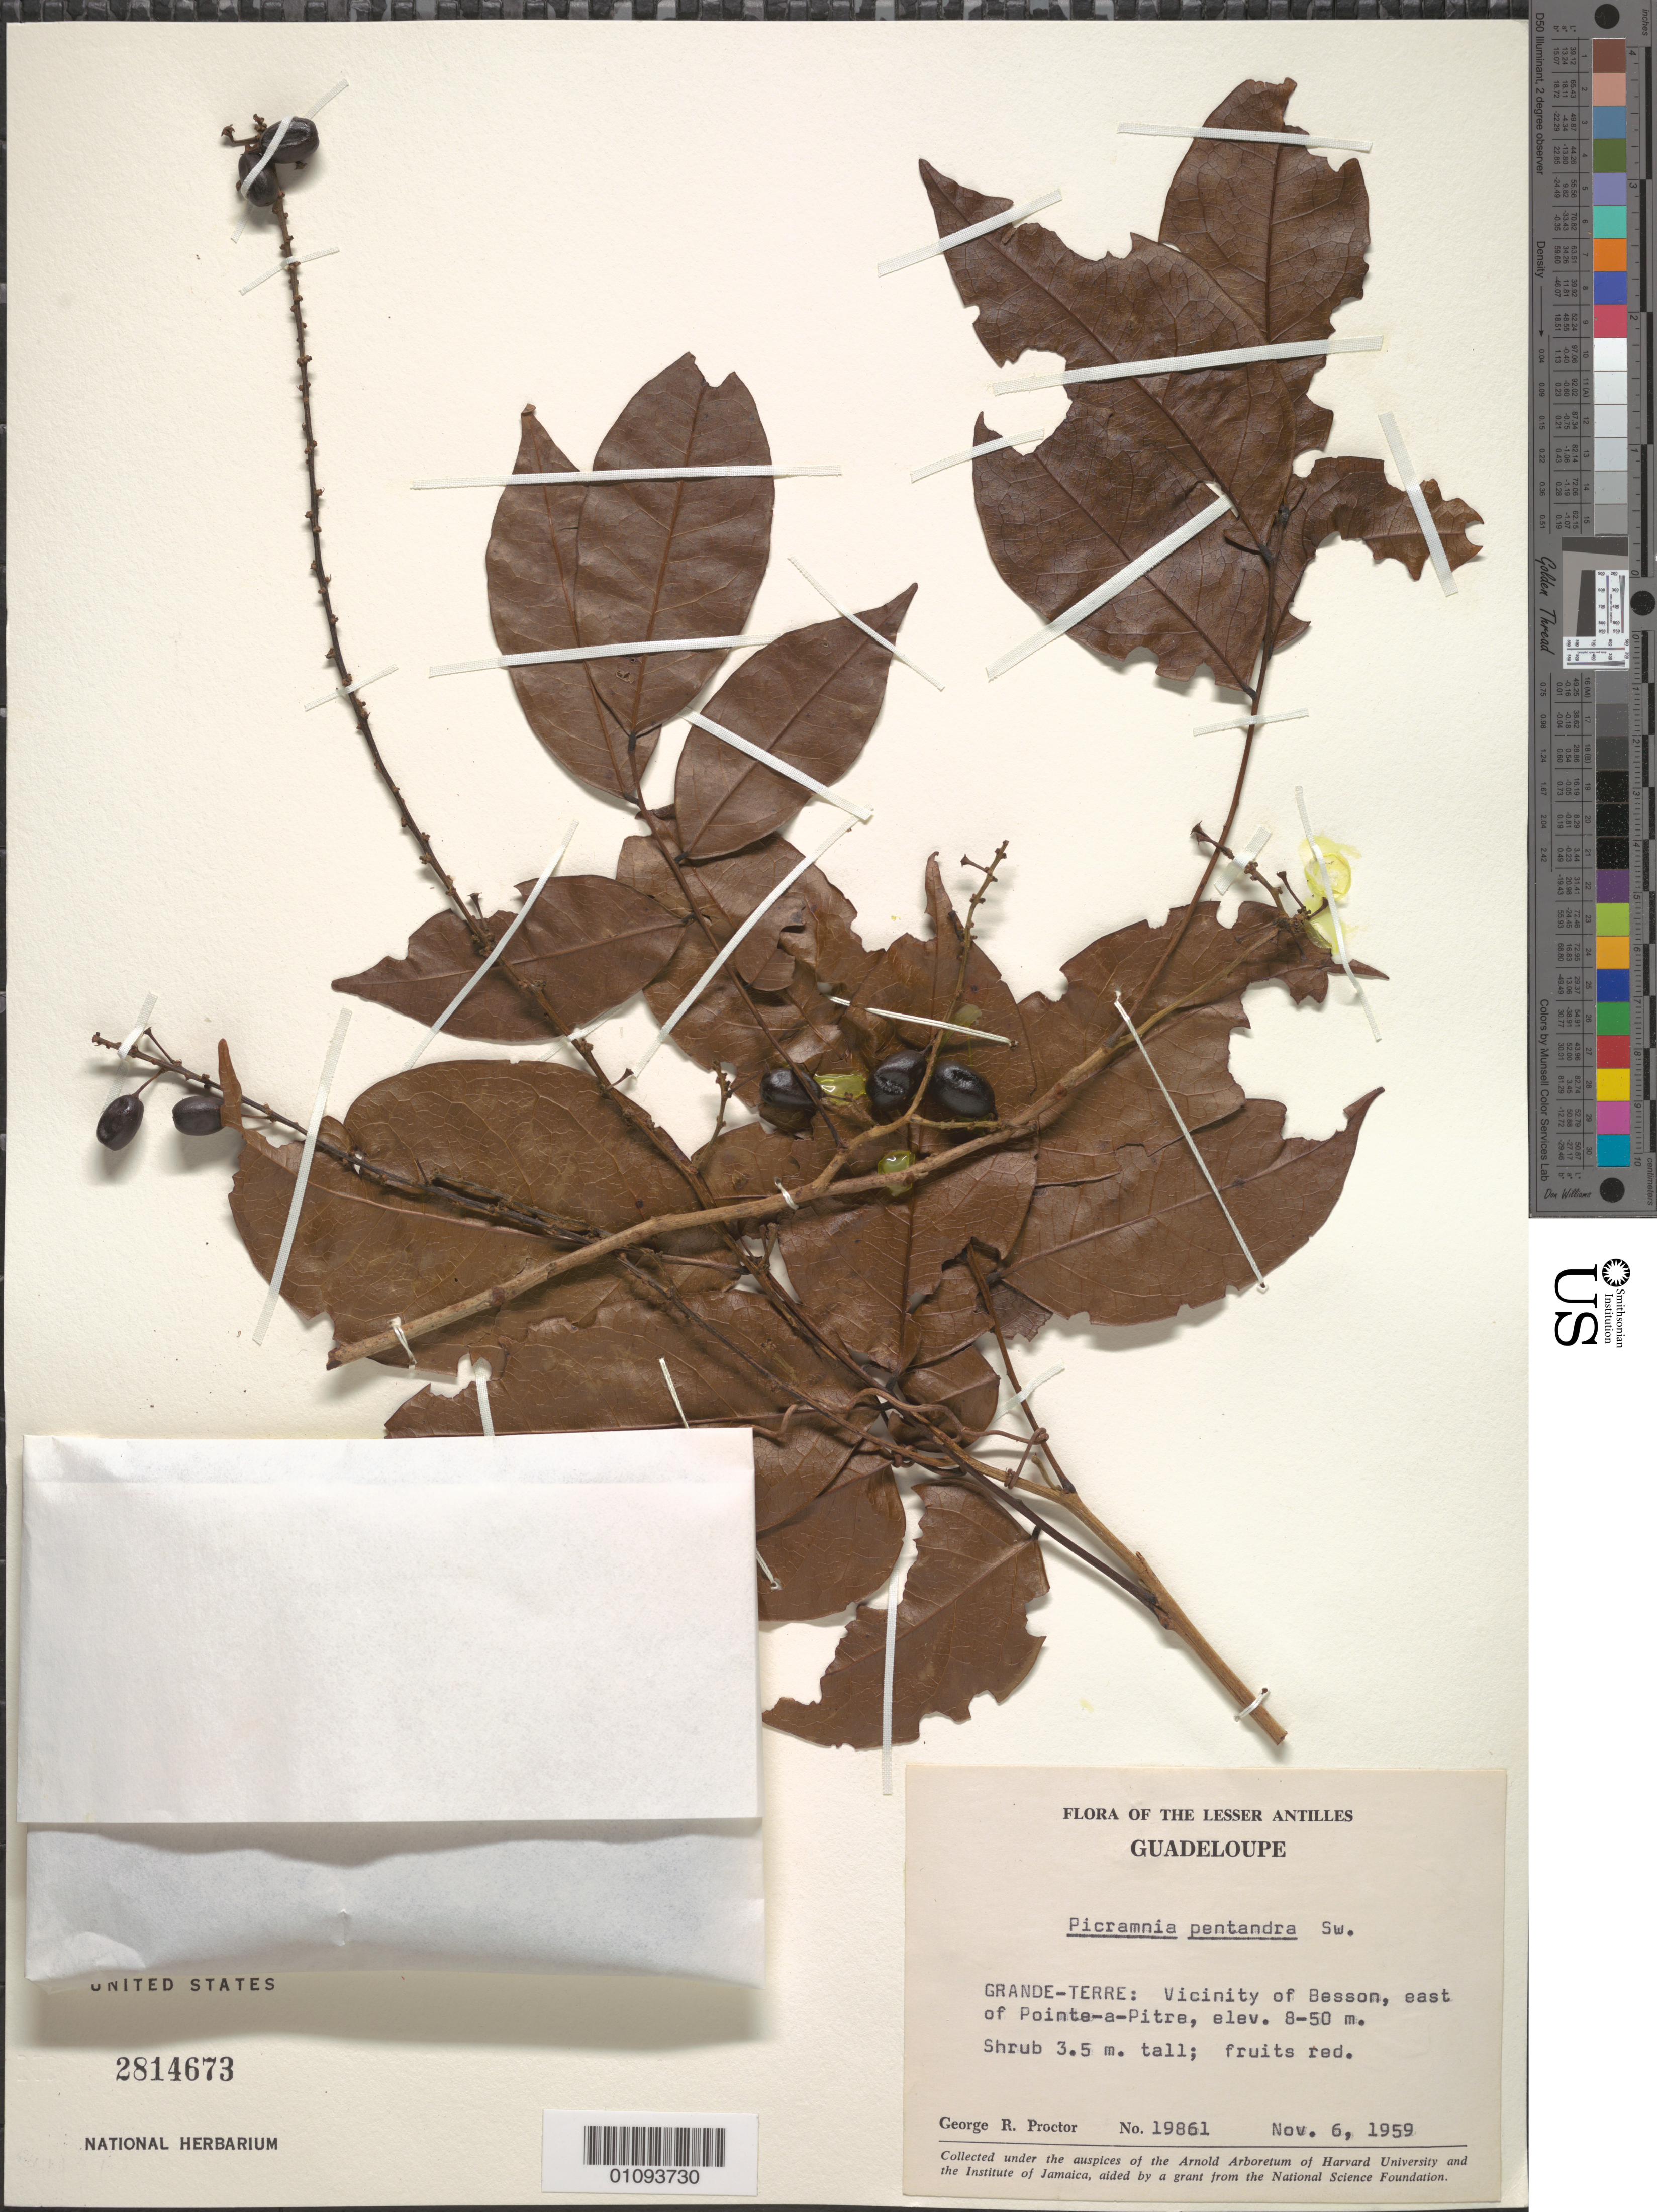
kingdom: Plantae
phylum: Tracheophyta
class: Magnoliopsida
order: Picramniales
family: Picramniaceae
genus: Picramnia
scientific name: Picramnia pentandra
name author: Sw.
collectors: G. R. Proctor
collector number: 19861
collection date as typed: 06 Nov 1959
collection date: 1959-11-06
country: Guadeloupe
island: Grande Terre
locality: Vicinity of Besson, E of Pointe-a-Pitre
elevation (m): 8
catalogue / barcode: US 2814673